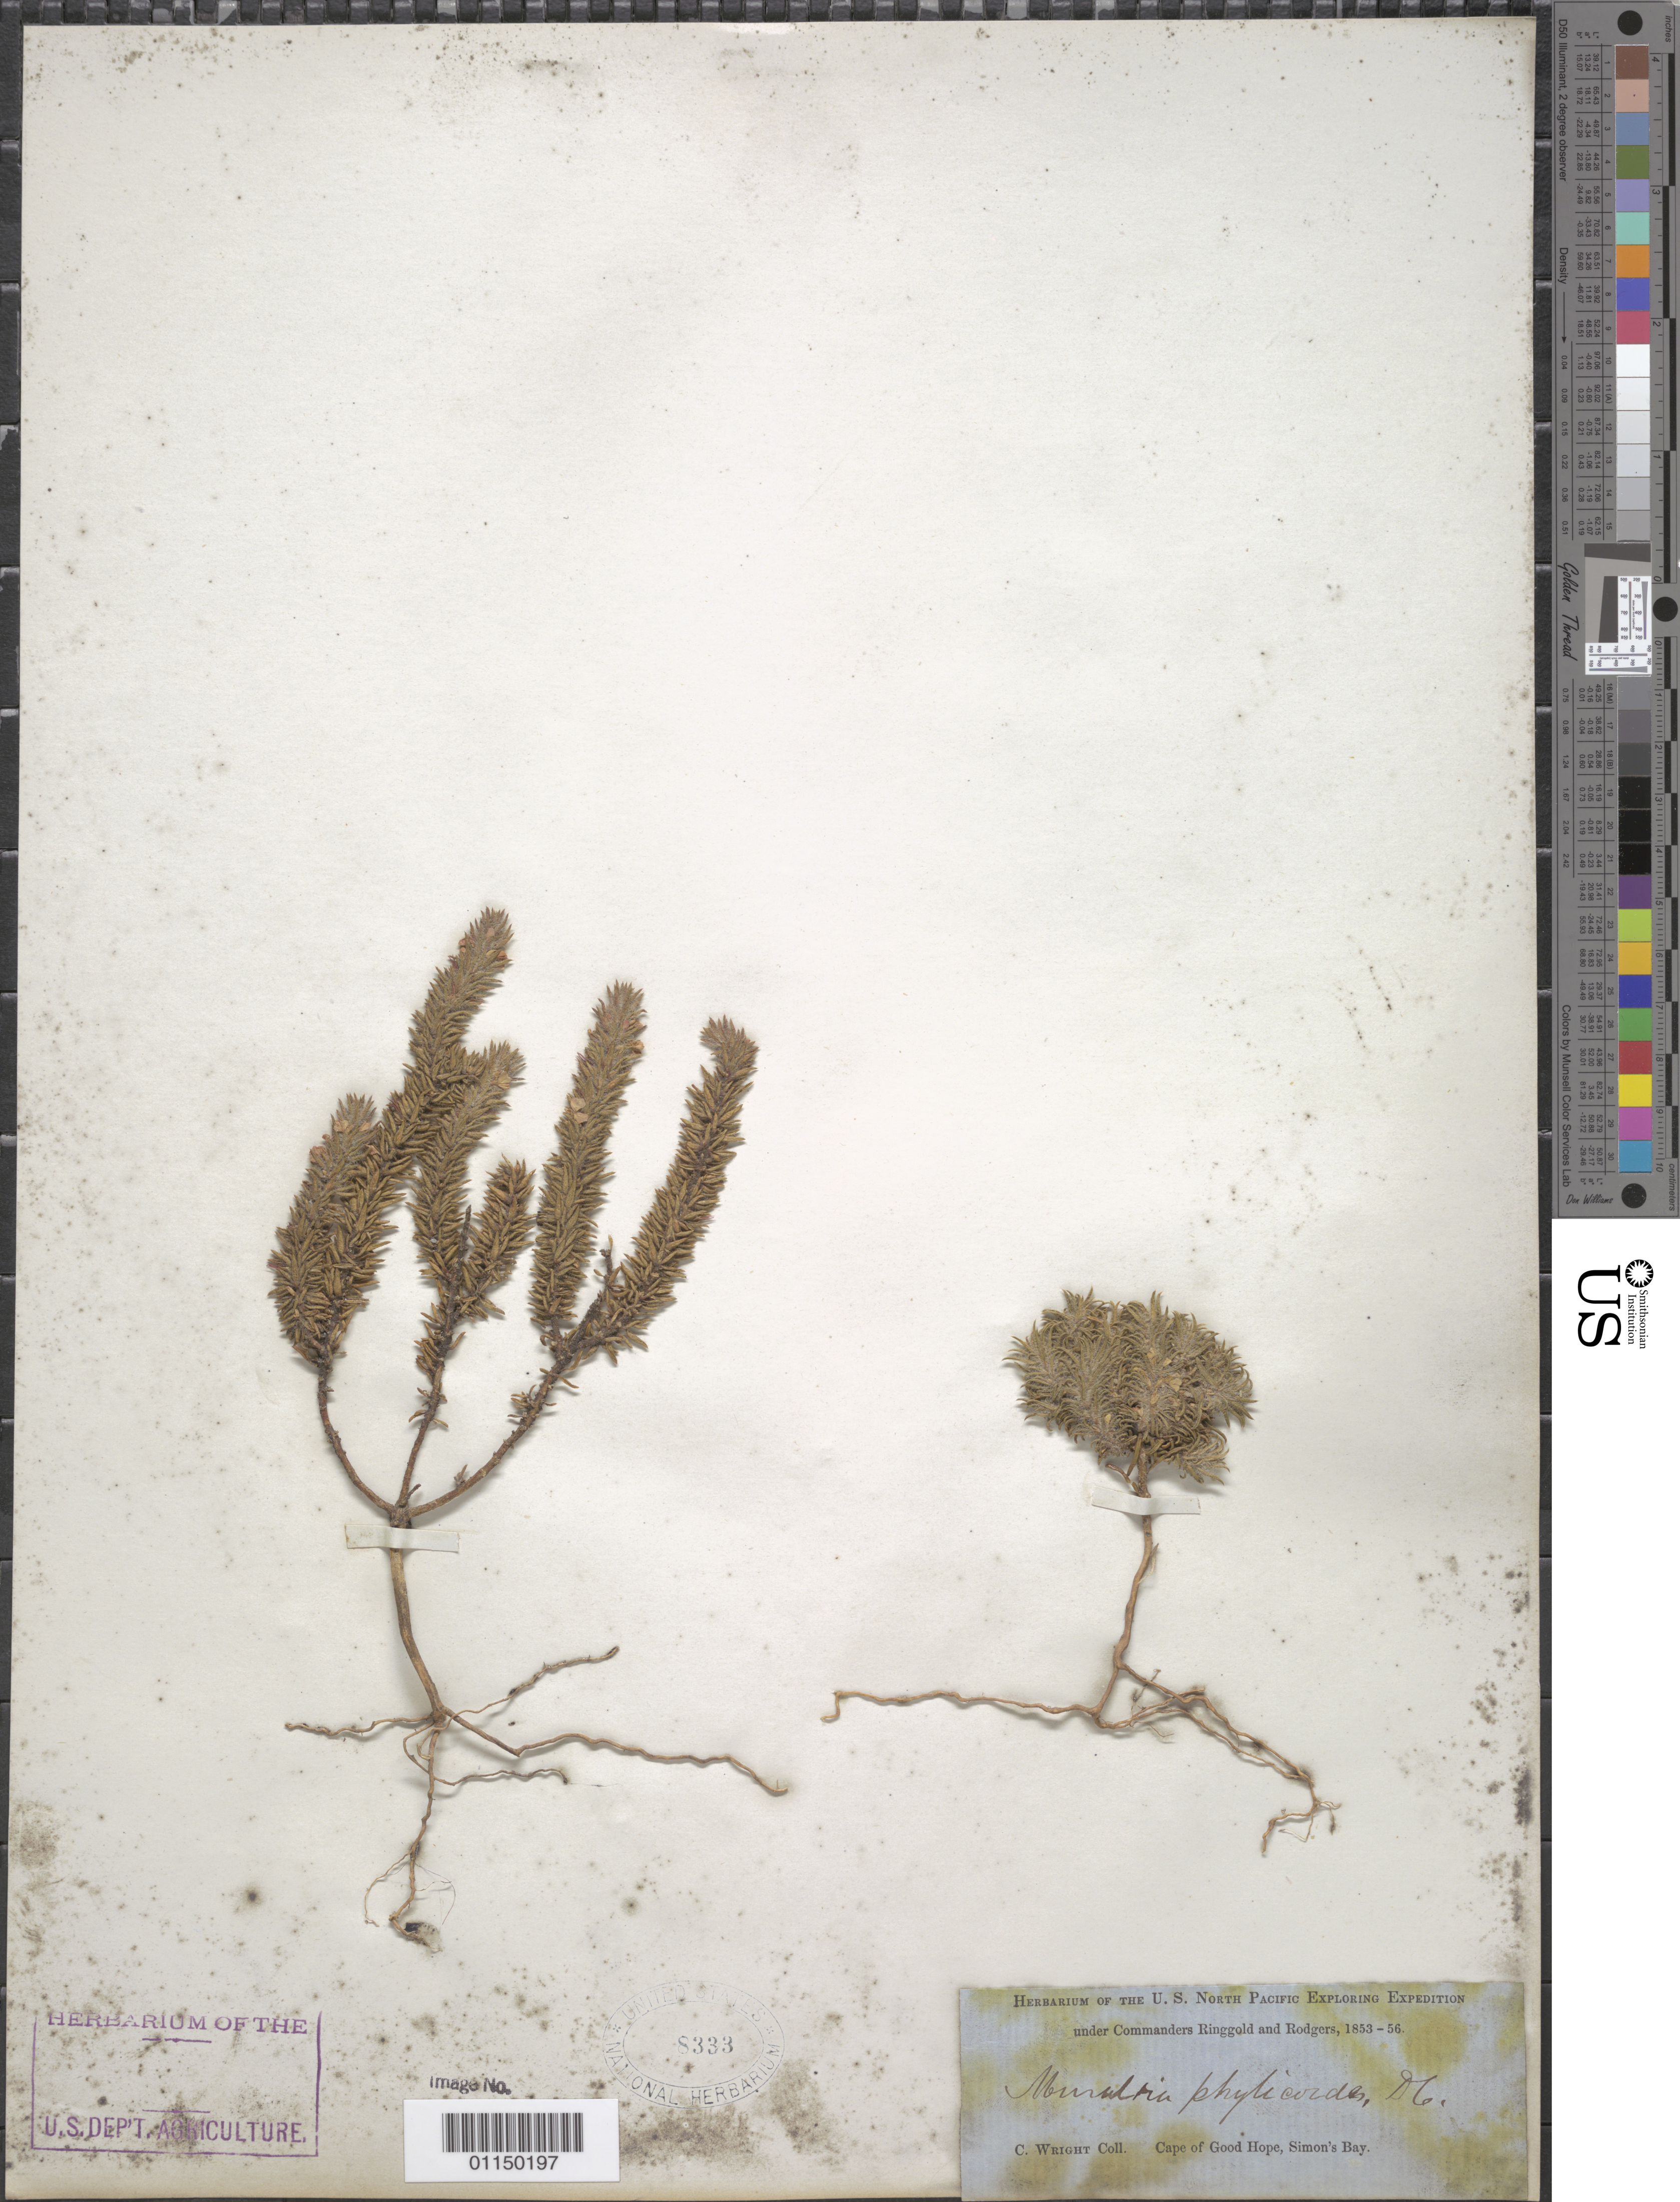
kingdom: Plantae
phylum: Tracheophyta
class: Magnoliopsida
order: Fabales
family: Polygalaceae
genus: Muraltia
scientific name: Muraltia phylicoides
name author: DC.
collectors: C. Wright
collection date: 1853/1856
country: South Africa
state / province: Western Cape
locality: Cape of Good Hope, Simon's Bay.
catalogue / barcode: US 8333